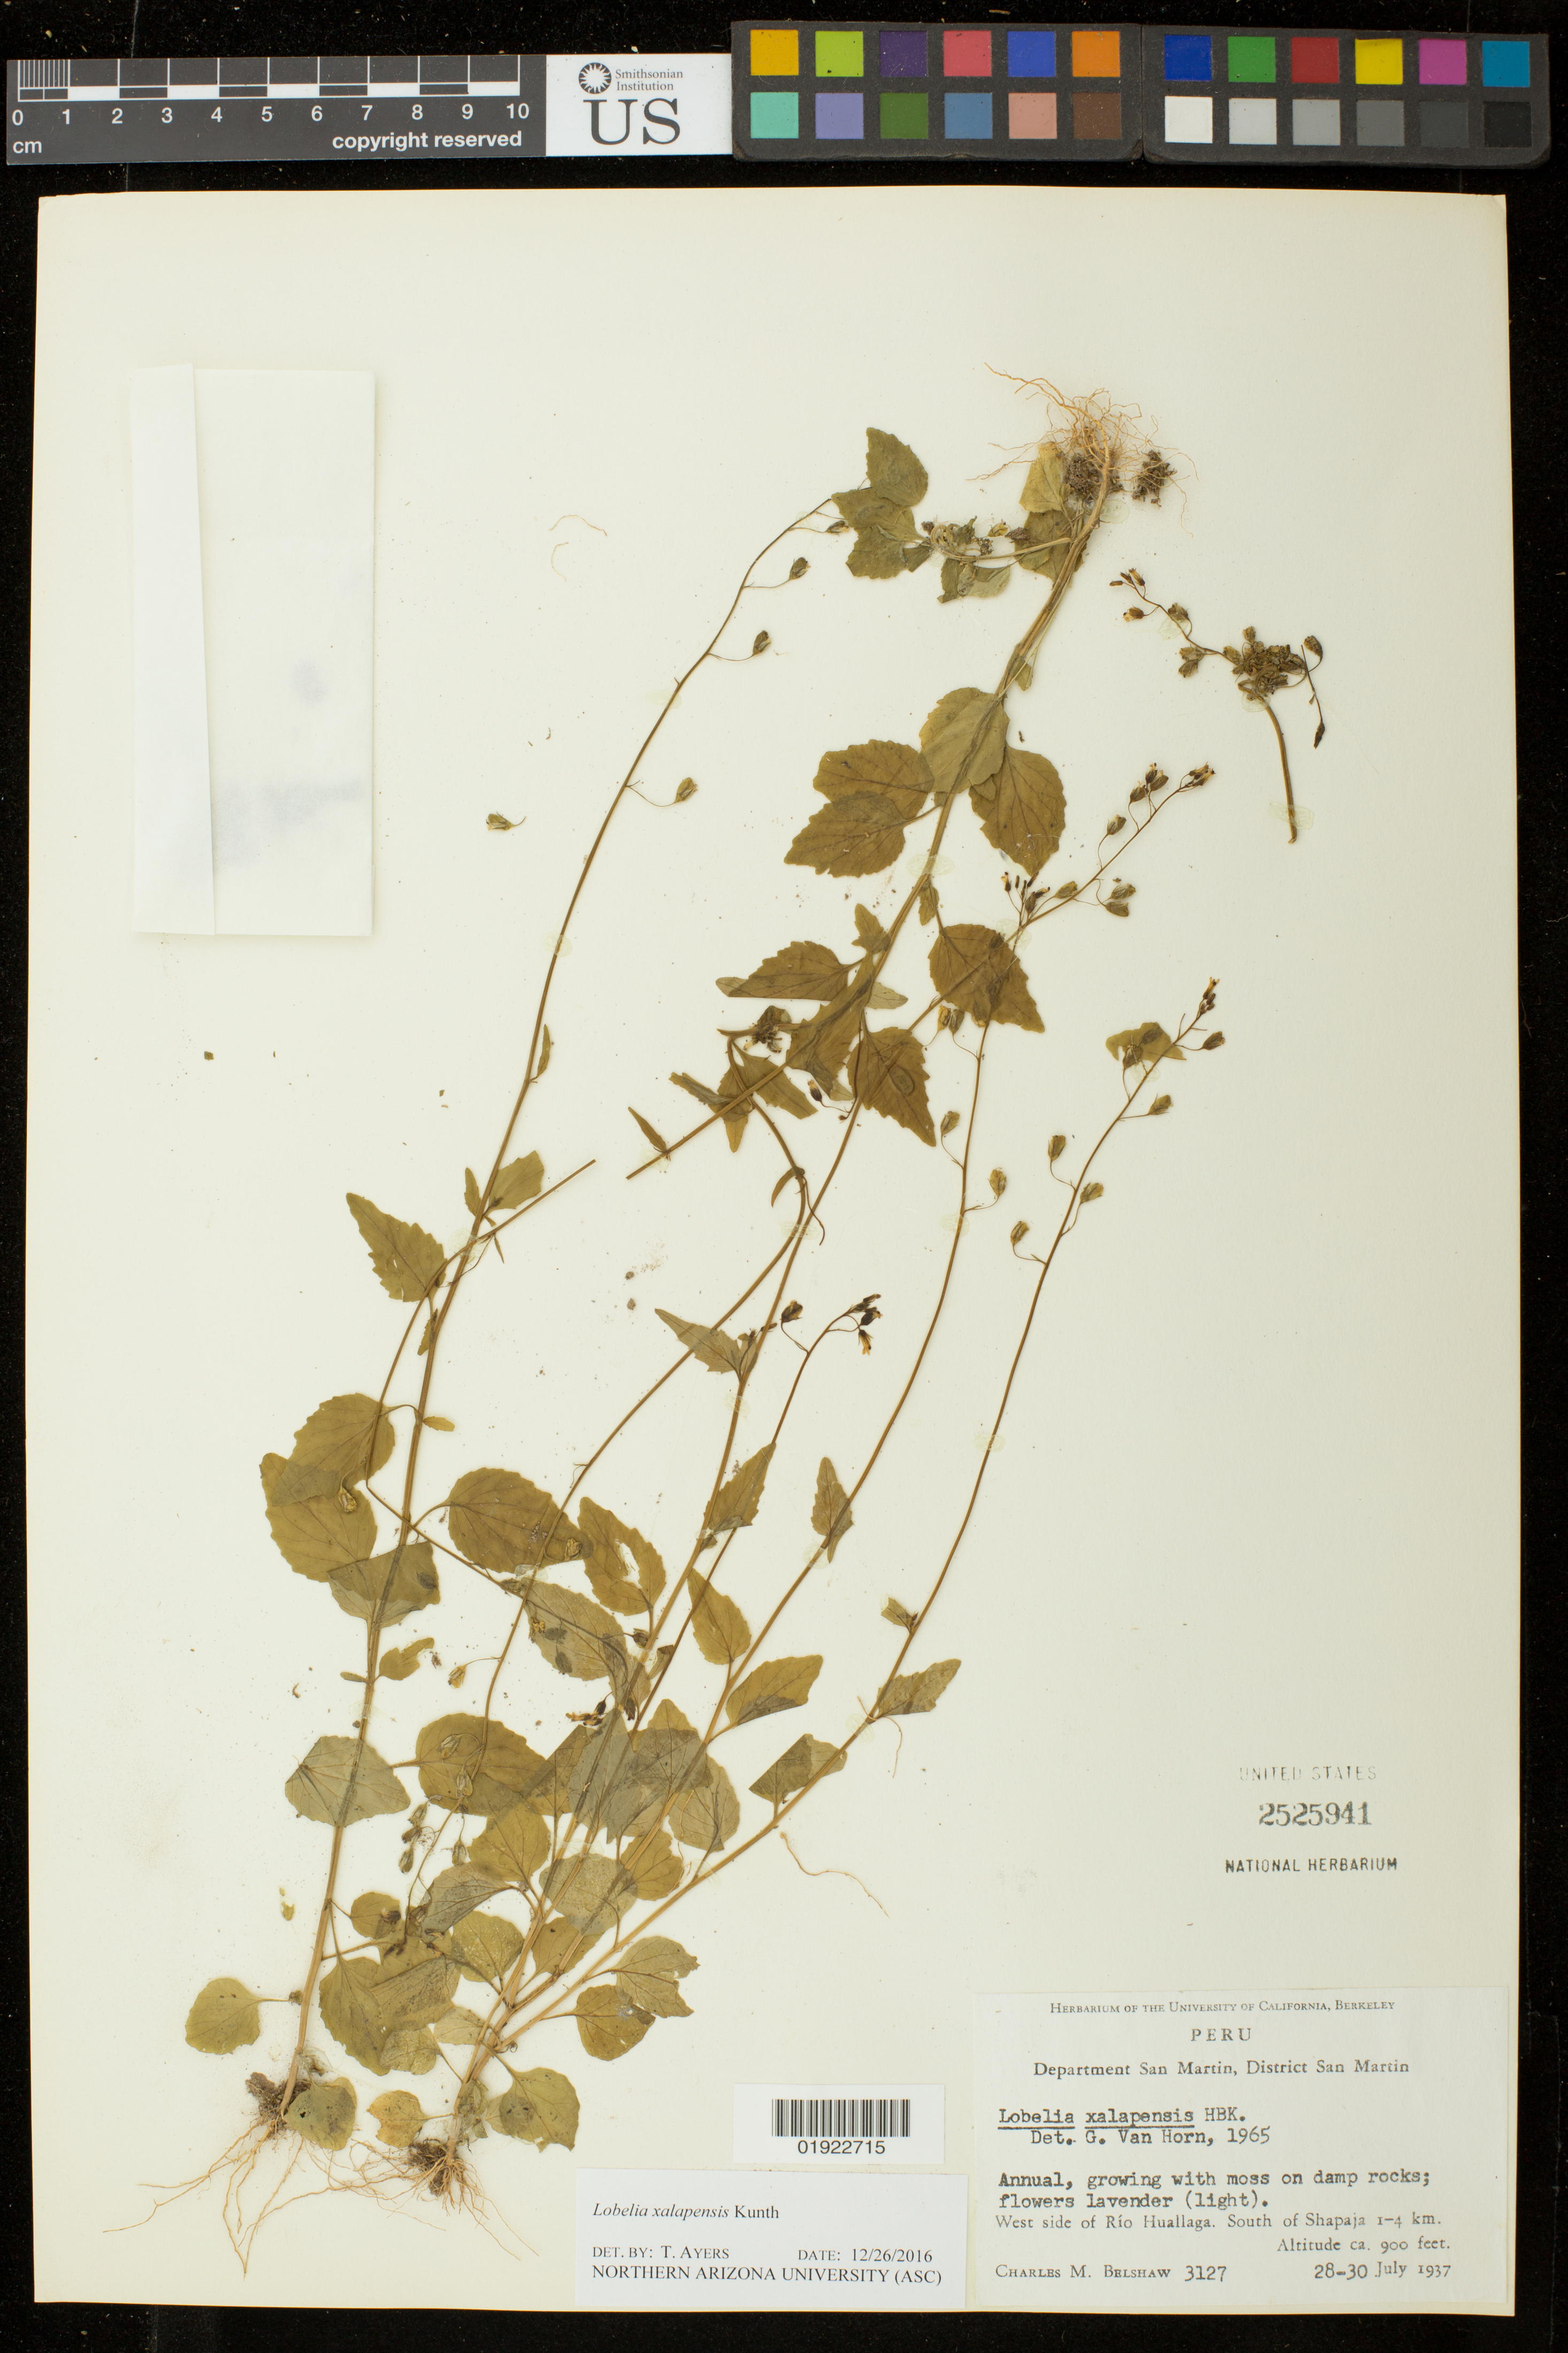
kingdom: Plantae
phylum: Tracheophyta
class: Magnoliopsida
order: Asterales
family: Campanulaceae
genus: Lobelia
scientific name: Lobelia xalapensis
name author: Kunth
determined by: Ayers, Tina J.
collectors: C. Shaw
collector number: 3127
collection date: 1937-07-28/1937-07-30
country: Peru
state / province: San Martín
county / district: San Martín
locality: West side of Rio Huallaga. South of Shapaja 1-4 km.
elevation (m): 274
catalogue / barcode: US 2525941